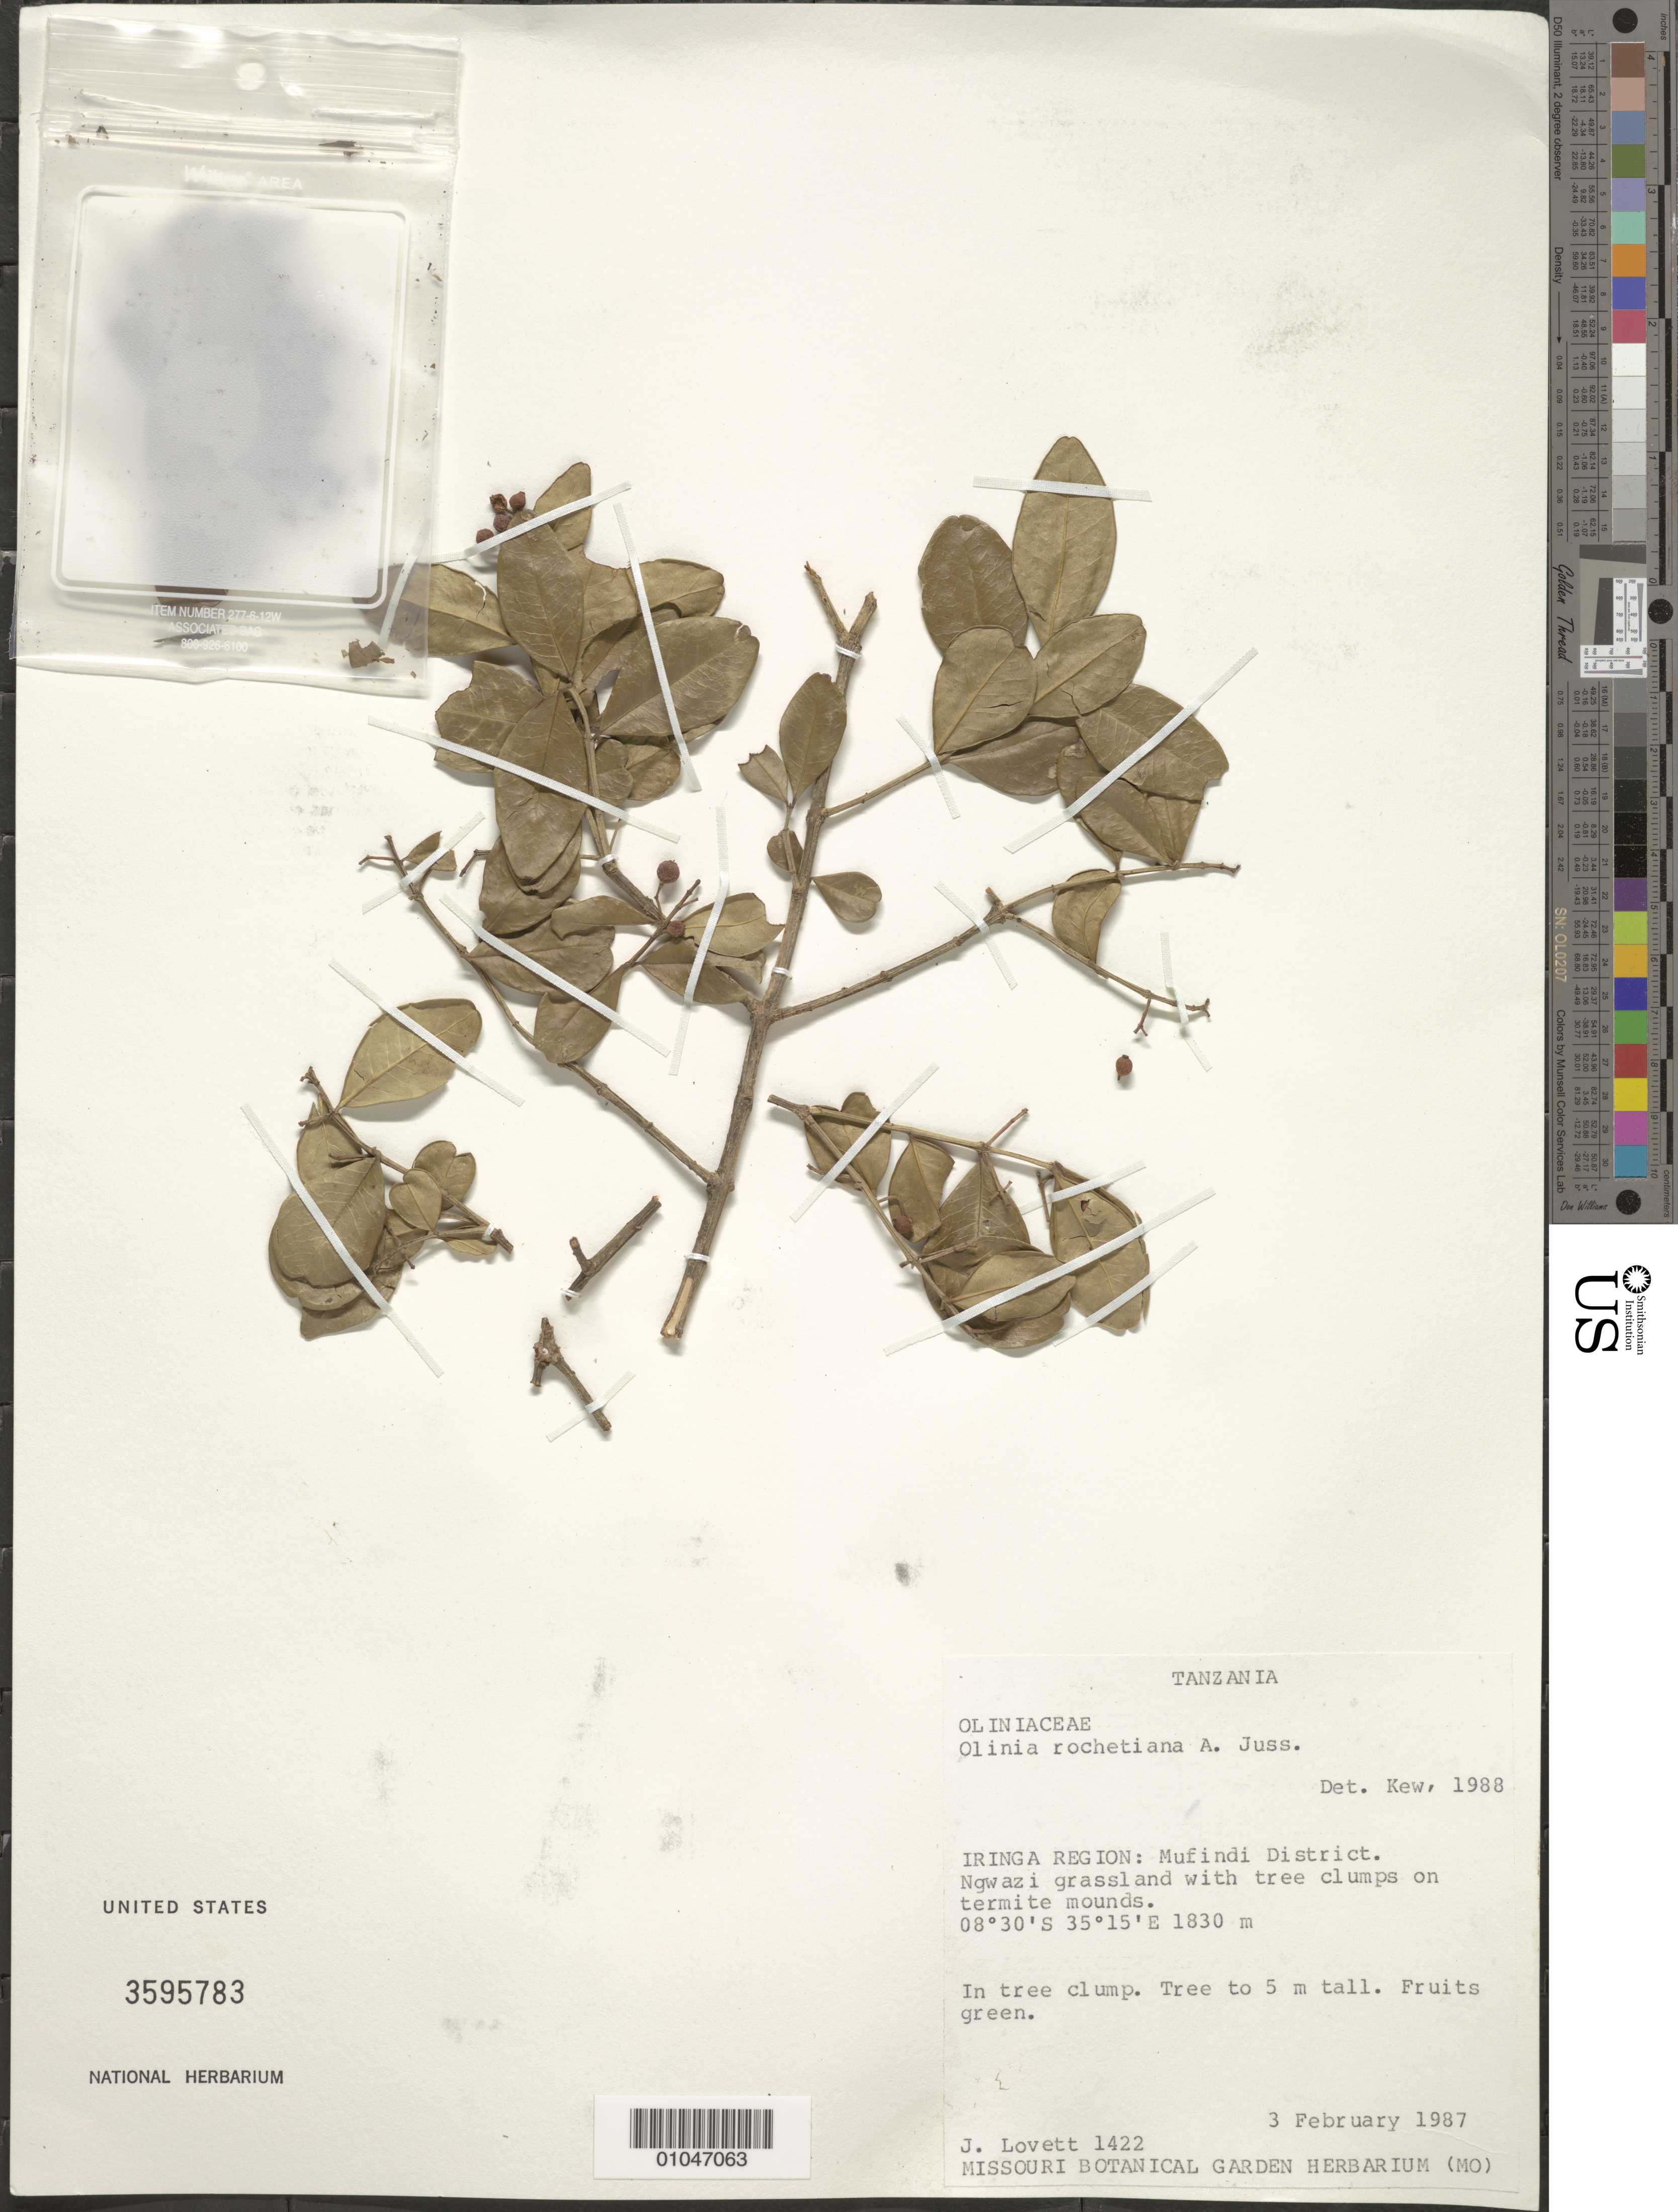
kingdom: Plantae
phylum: Tracheophyta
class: Magnoliopsida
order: Myrtales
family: Penaeaceae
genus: Olinia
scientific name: Olinia rochetiana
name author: A. Juss.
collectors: J. Lovett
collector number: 1422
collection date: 1987-02-03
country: Tanzania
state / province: Iringa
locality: Ngqazi grassland with tree clumps on termite mounds, Mufundi District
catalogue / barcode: US 3595783